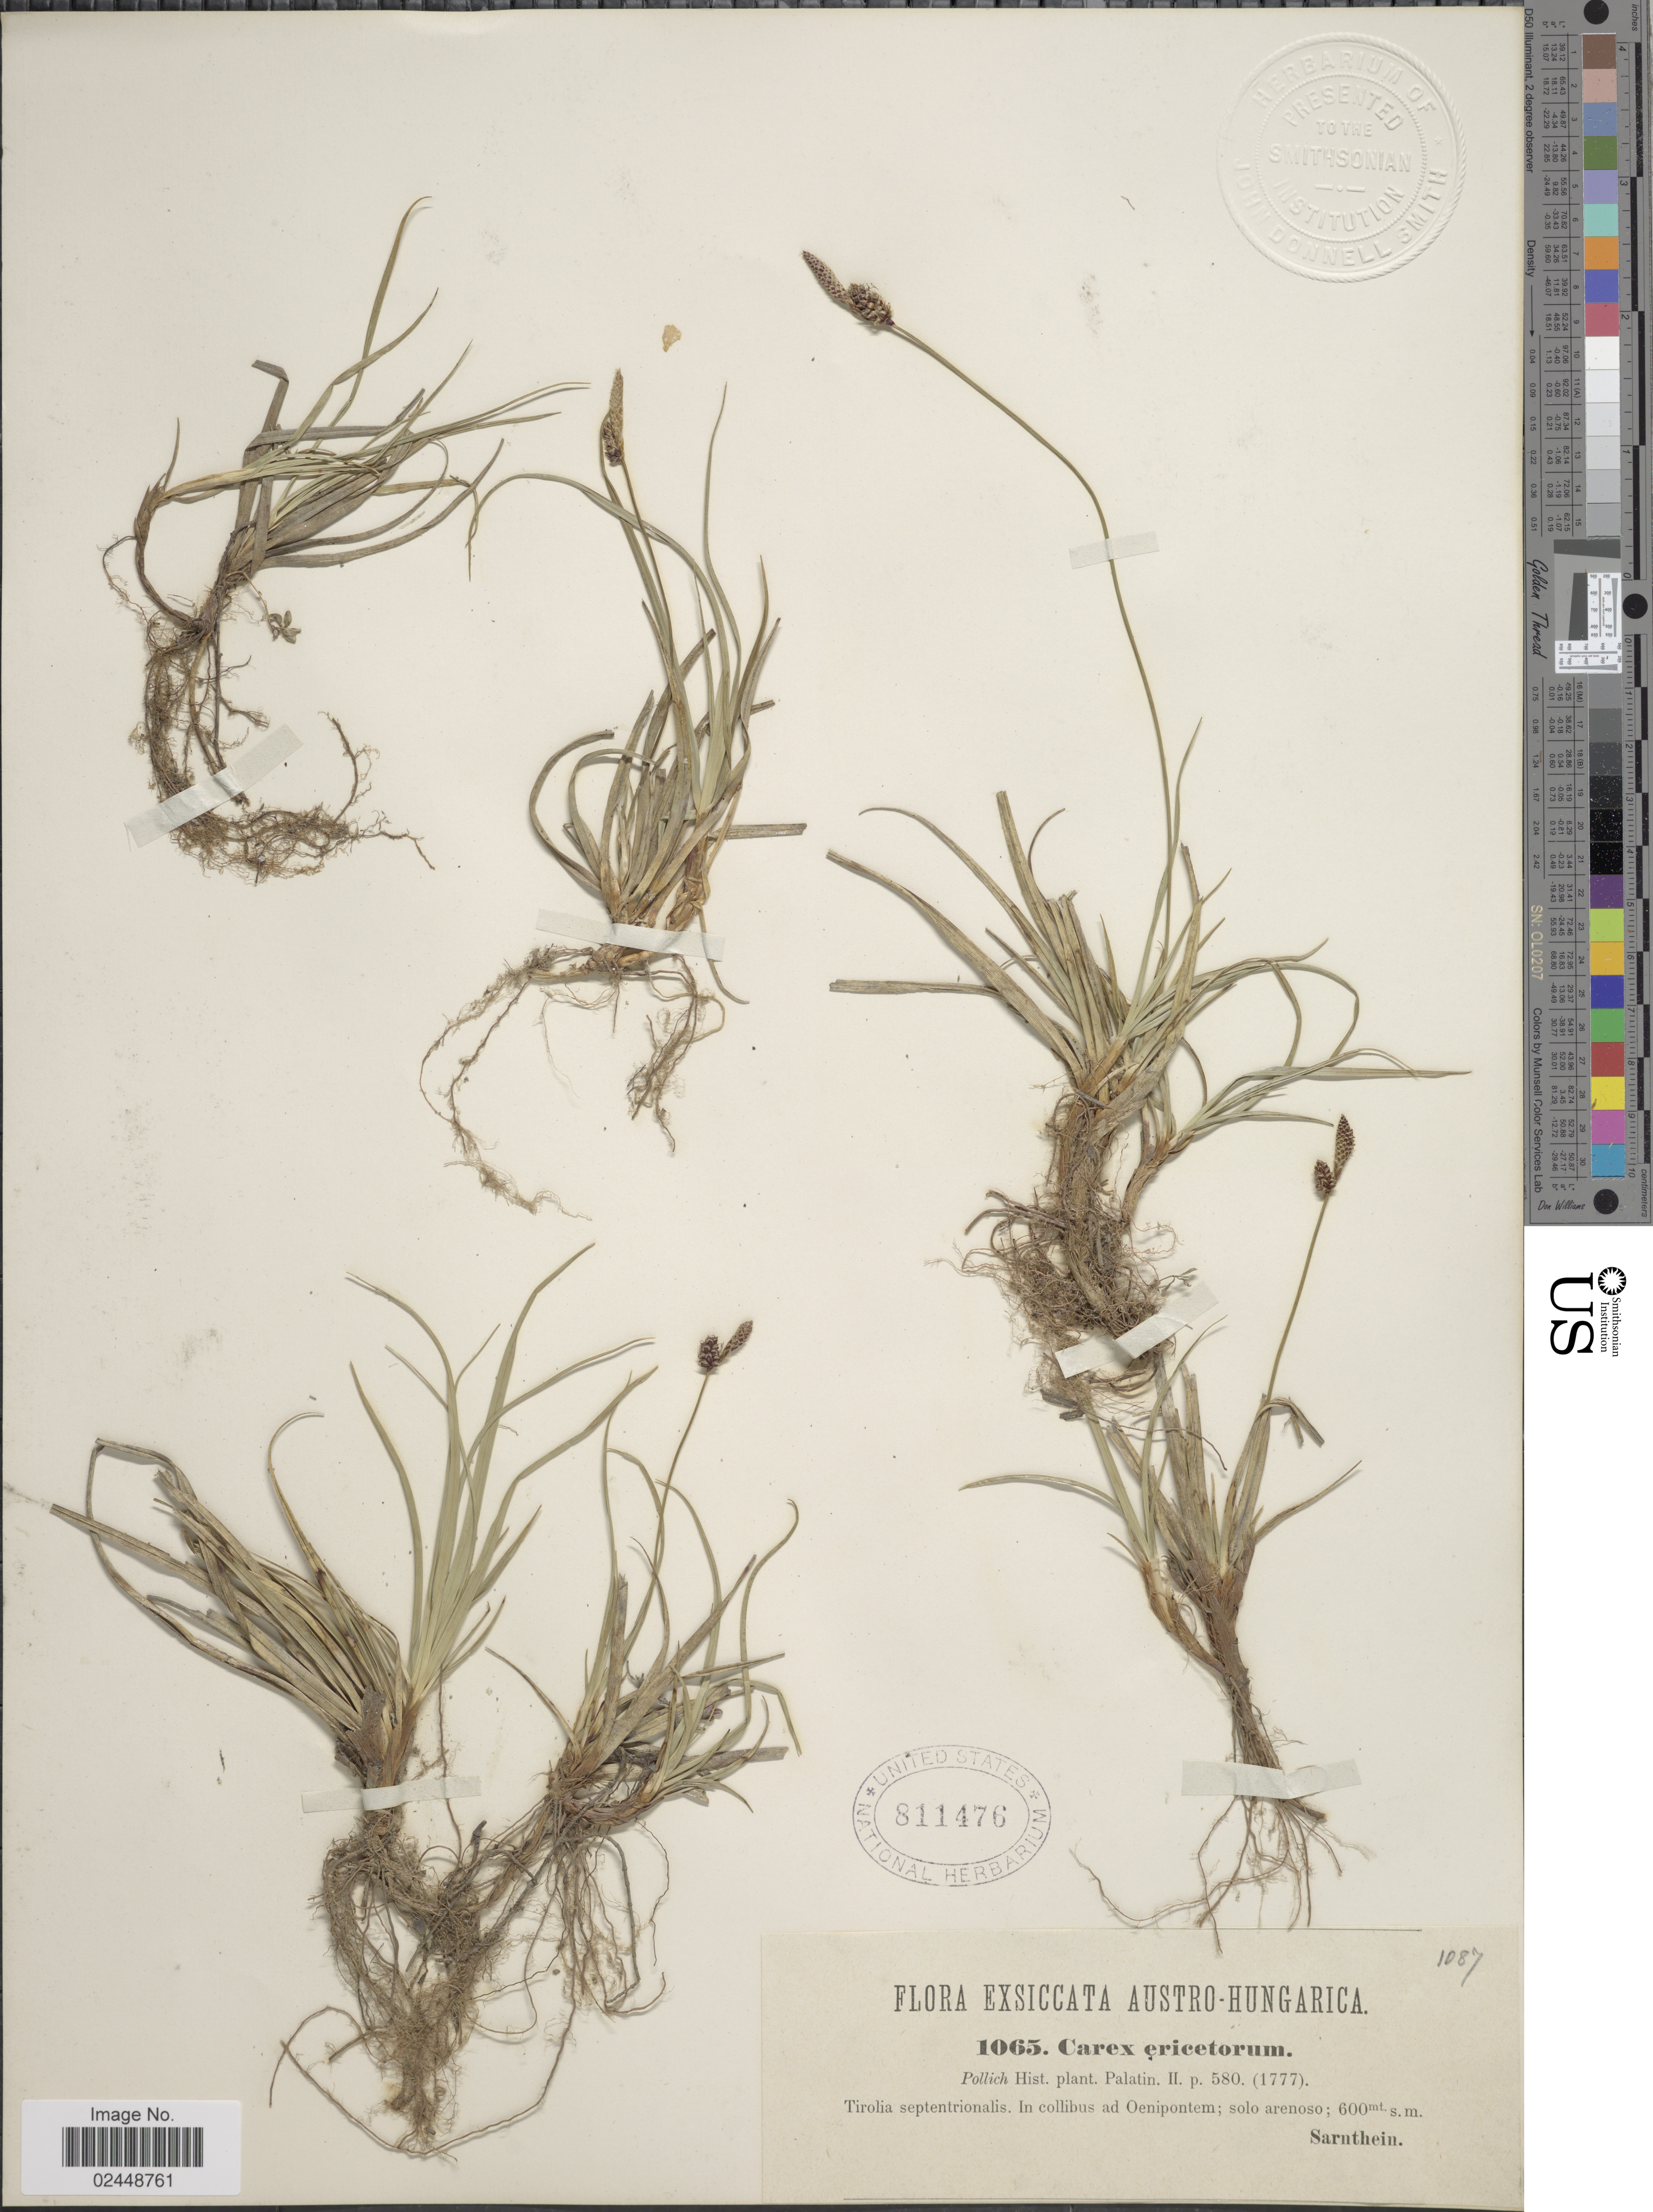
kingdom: Plantae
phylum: Tracheophyta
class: Liliopsida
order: Poales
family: Cyperaceae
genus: Carex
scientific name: Carex ericetorum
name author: Pollich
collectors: -. Sarnthein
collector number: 1065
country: Austria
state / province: Tirol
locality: Austro-Hungarica. In collibus ad Oenipontem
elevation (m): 600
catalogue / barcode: US 811476